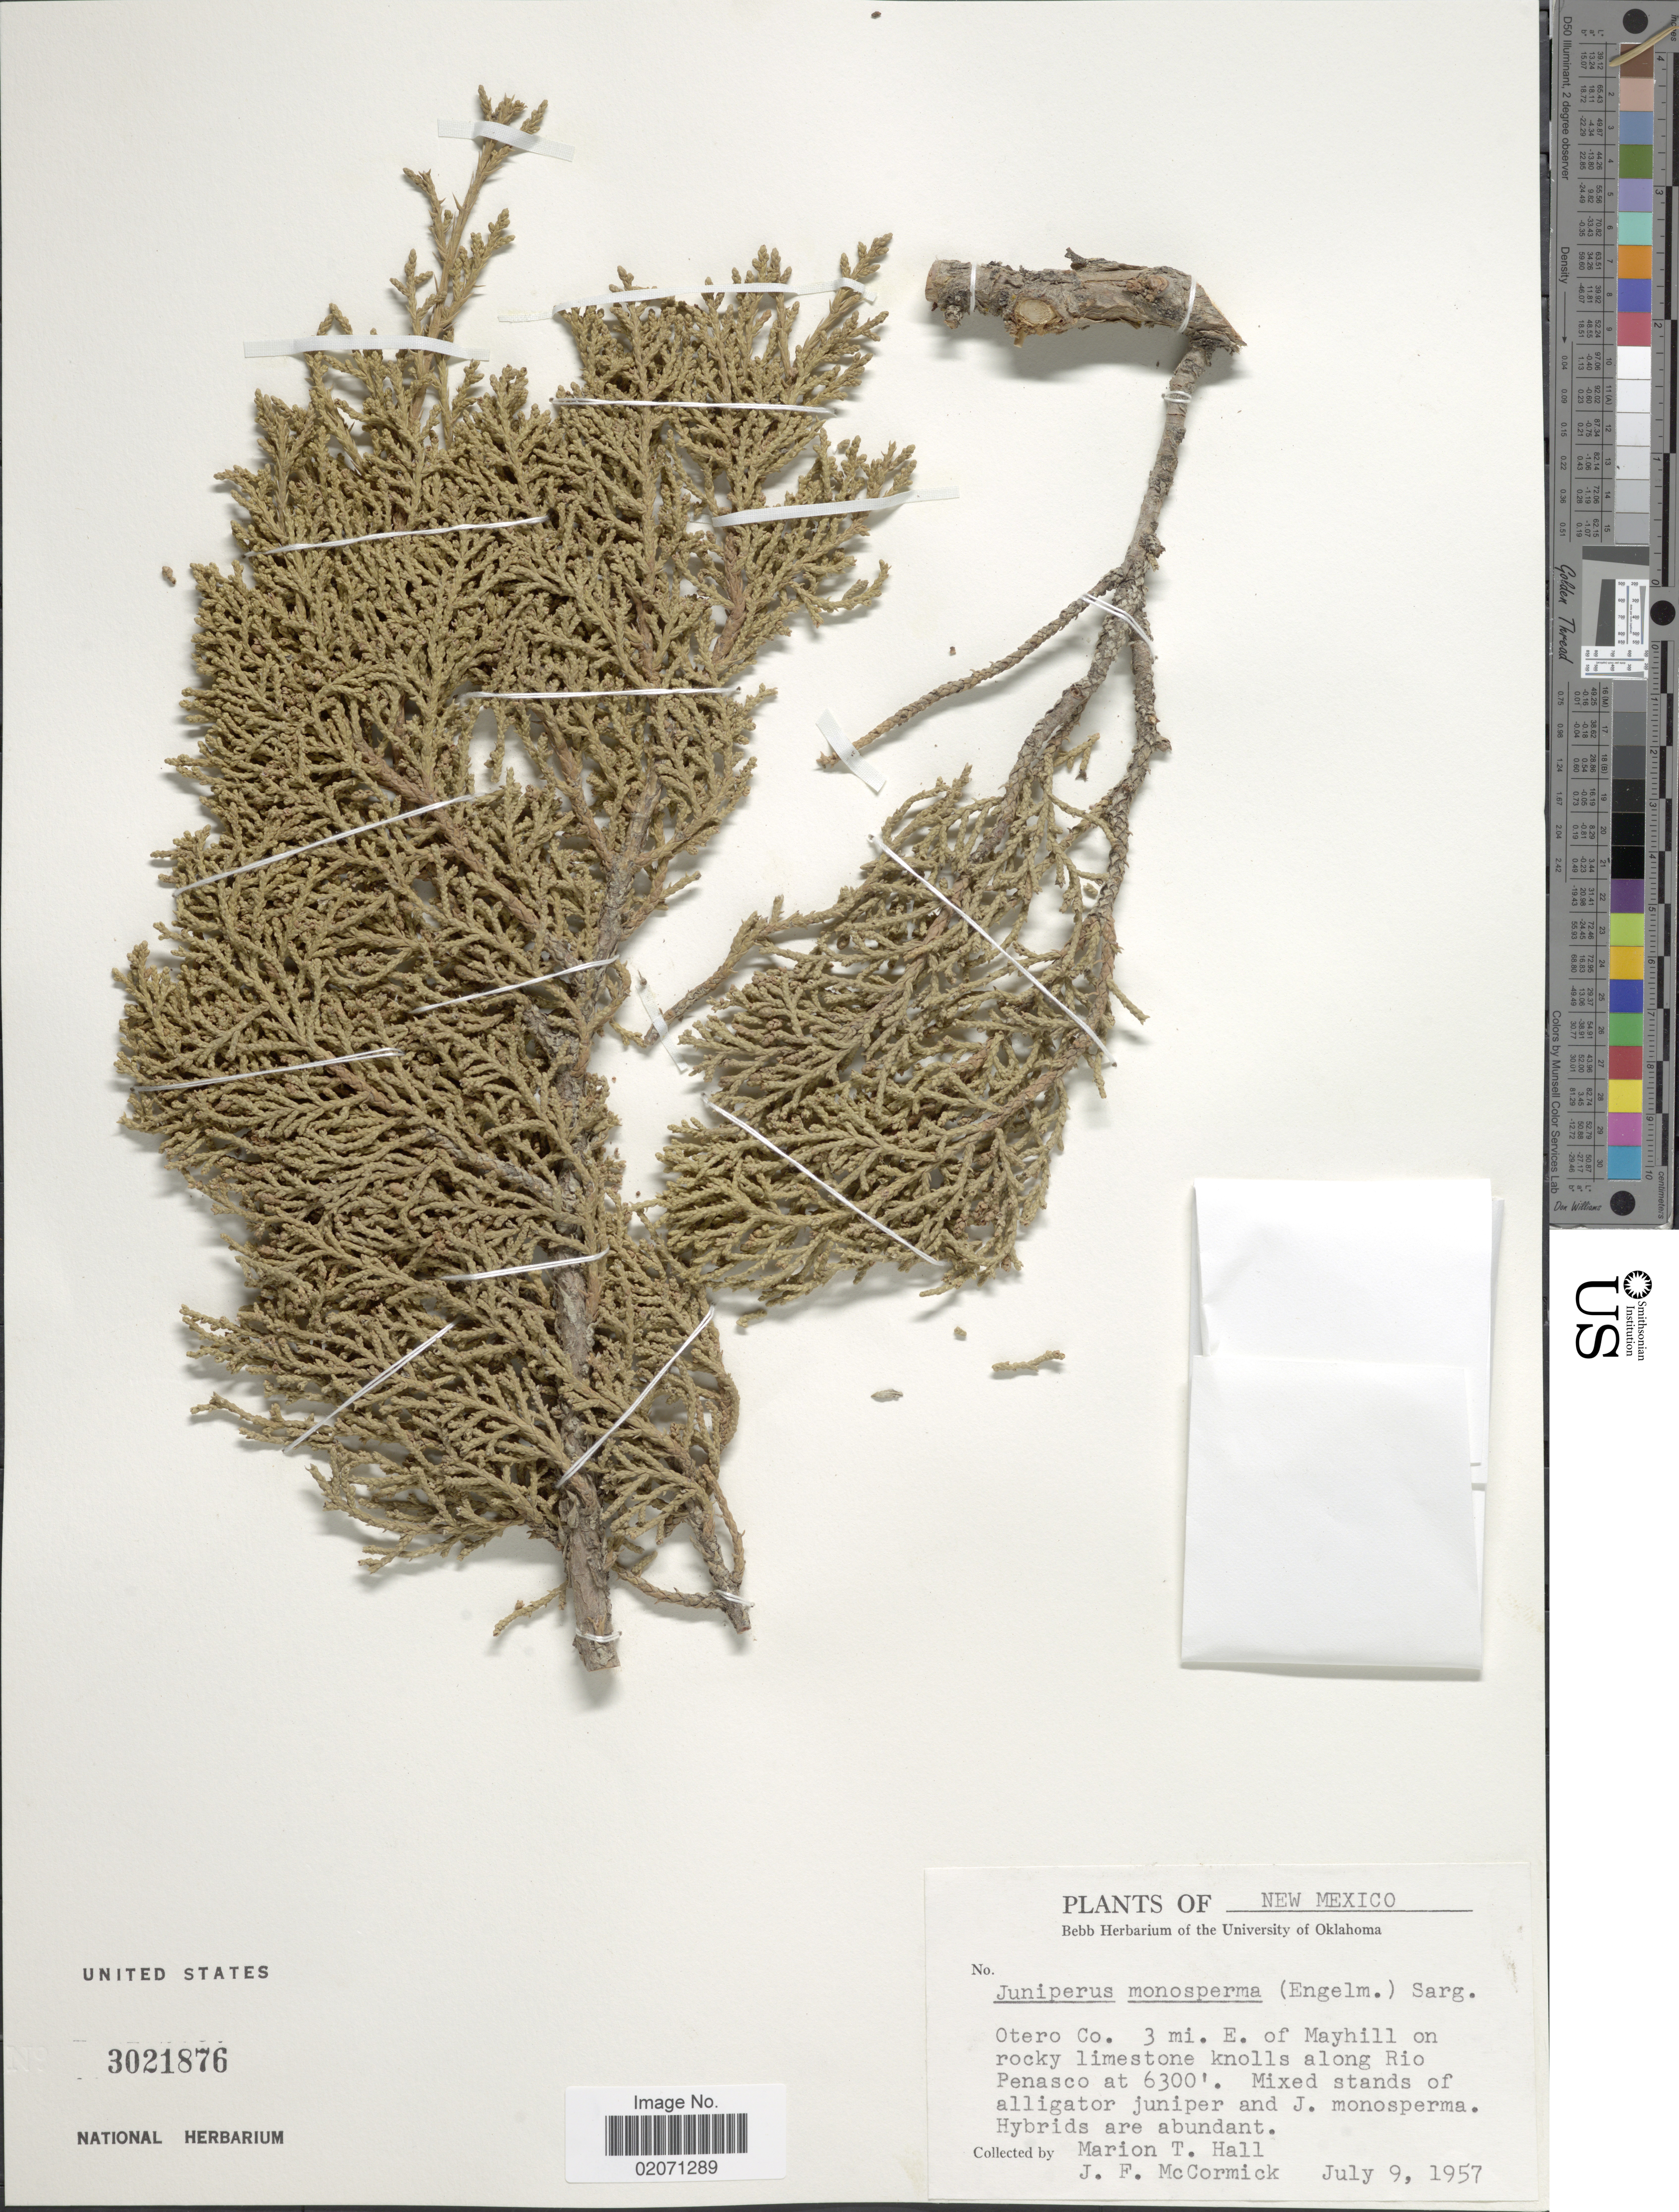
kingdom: Plantae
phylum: Tracheophyta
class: Pinopsida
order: Pinales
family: Cupressaceae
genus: Juniperus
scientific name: Juniperus monosperma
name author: (Engelm.) Sarg.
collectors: M. T. Hall & J. McCormick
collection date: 1957-07-09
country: United States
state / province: New Mexico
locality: Otero Co. 3 mi. E. of Mayhill on rocky limestone knolls along Rio Penasco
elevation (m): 1920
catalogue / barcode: US 3021876